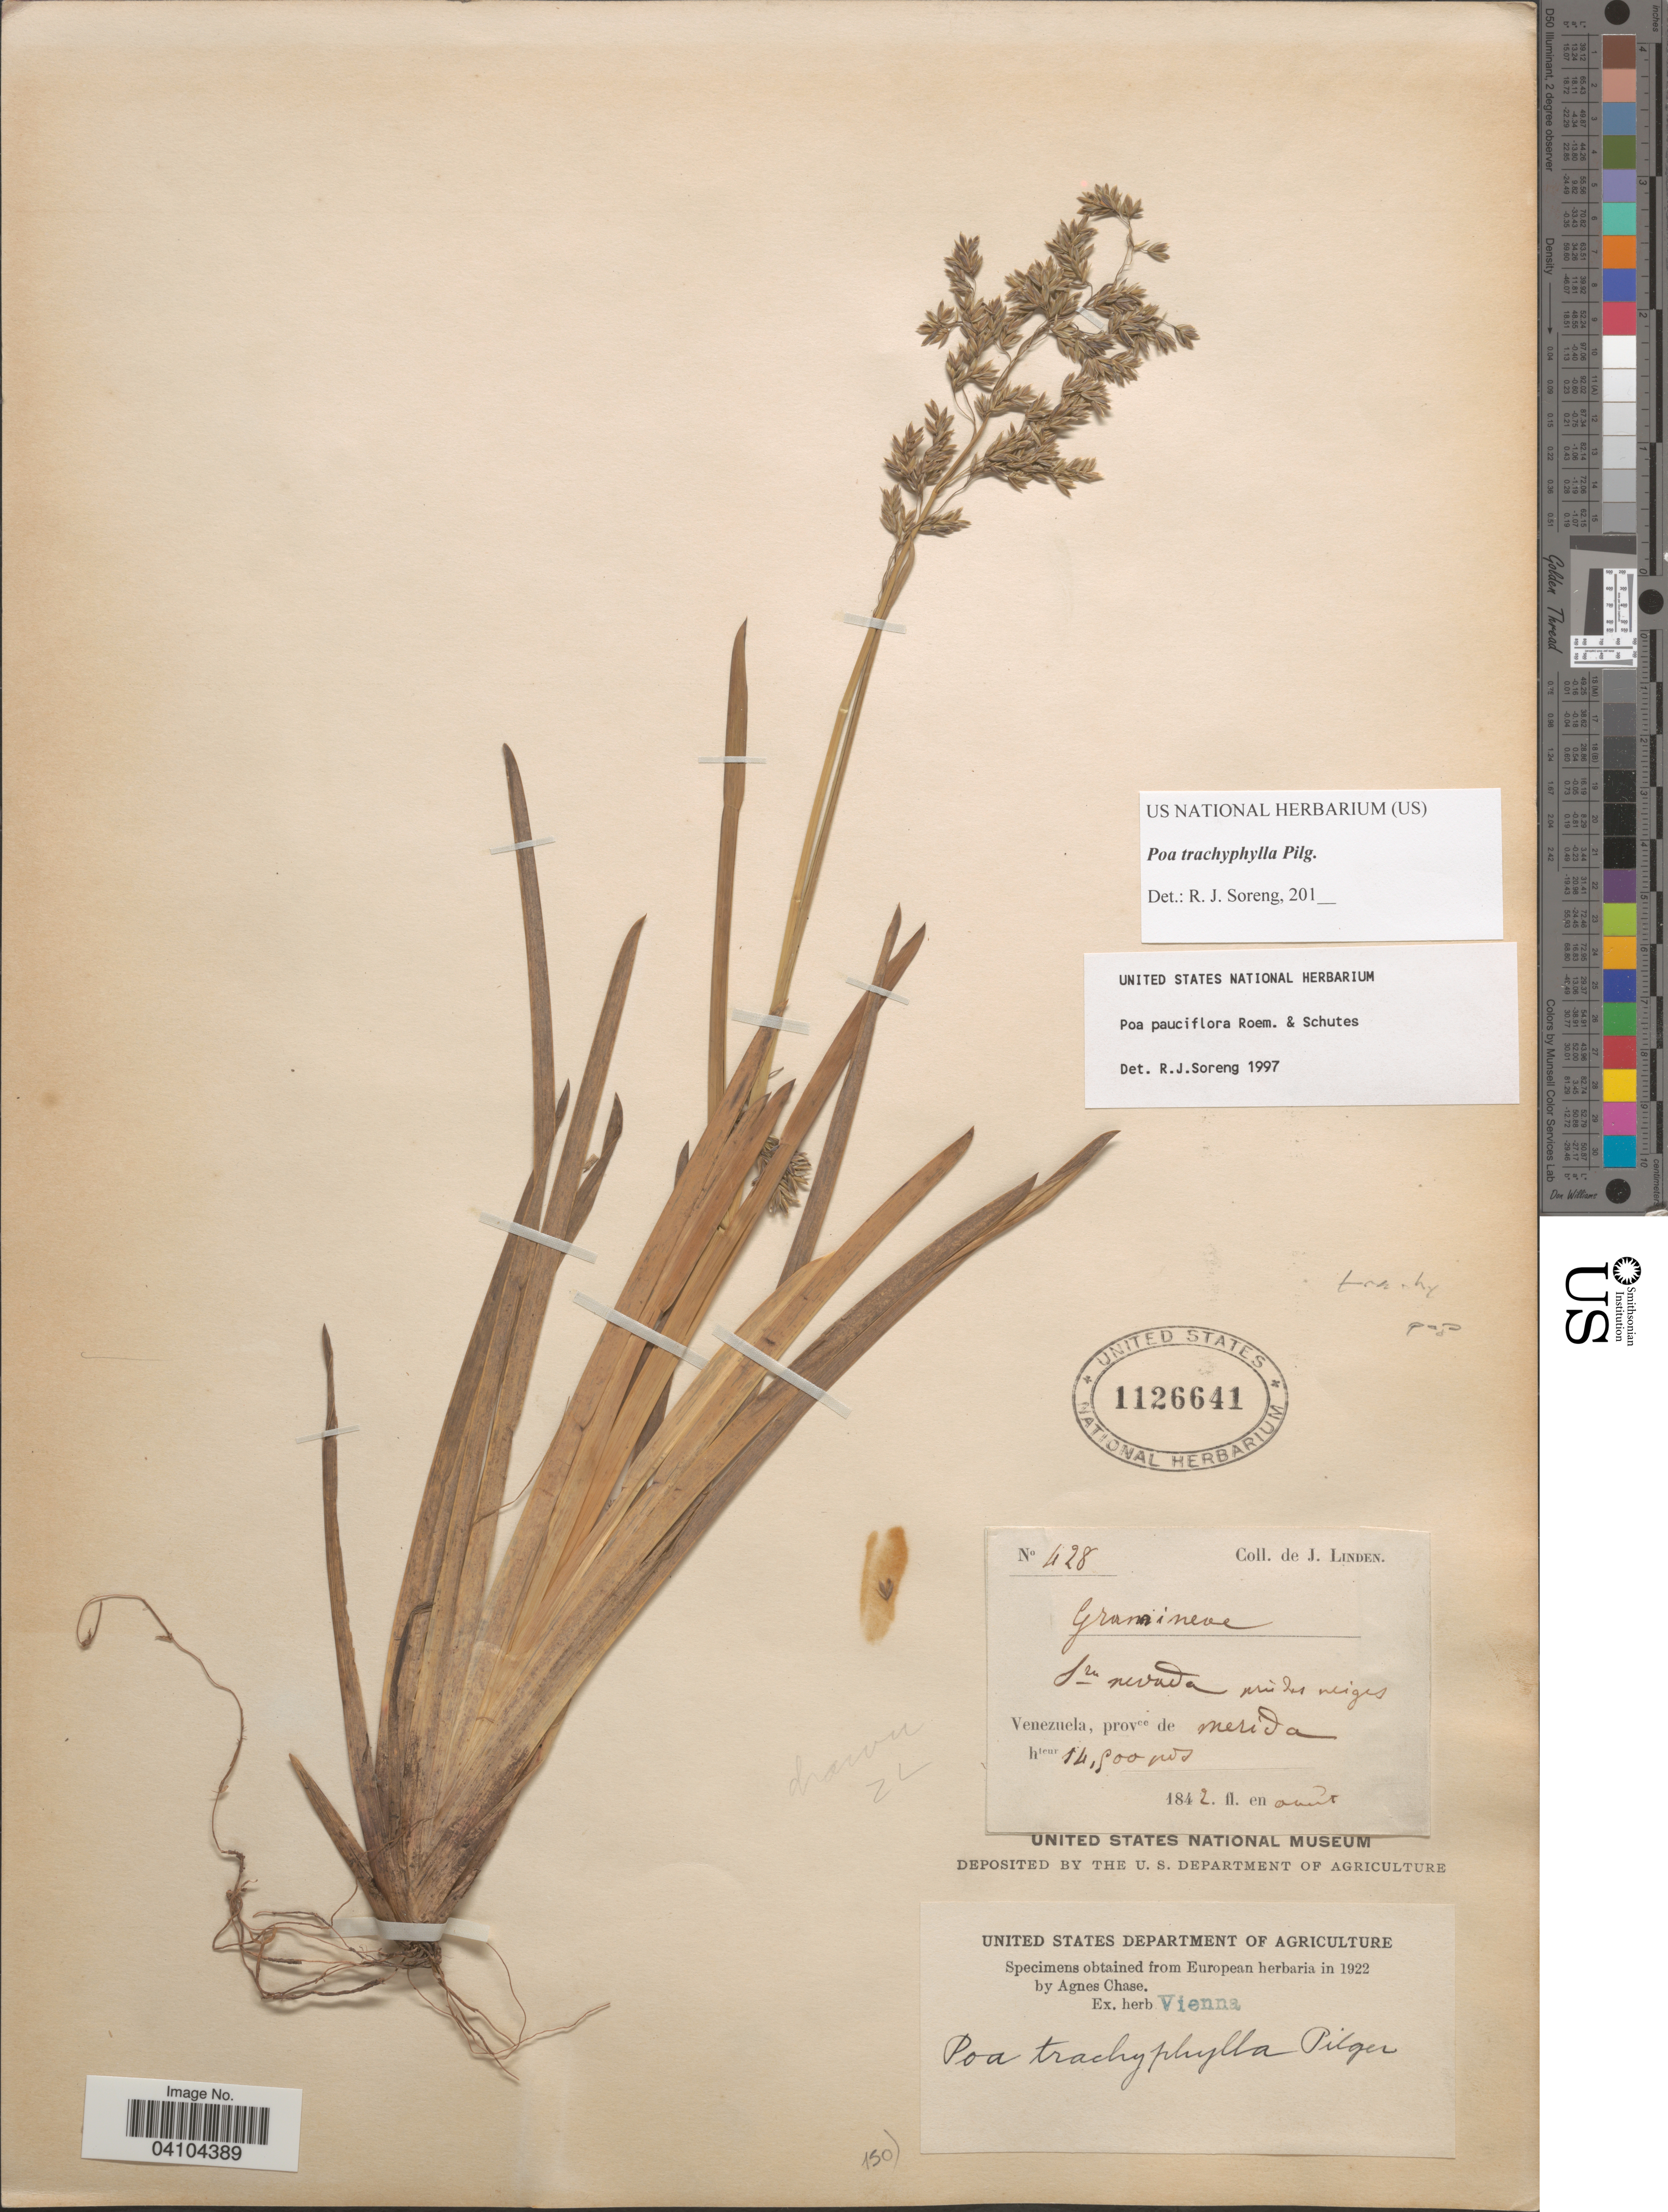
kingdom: Plantae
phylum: Tracheophyta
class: Liliopsida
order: Poales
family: Poaceae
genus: Poa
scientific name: Poa trachyphylla Hack., nom. illeg.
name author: Hack.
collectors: J. Linden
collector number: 428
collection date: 1842-08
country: Venezuela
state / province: Merida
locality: Sra Nevada près des neiges.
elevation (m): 4420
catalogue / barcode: US 1126641